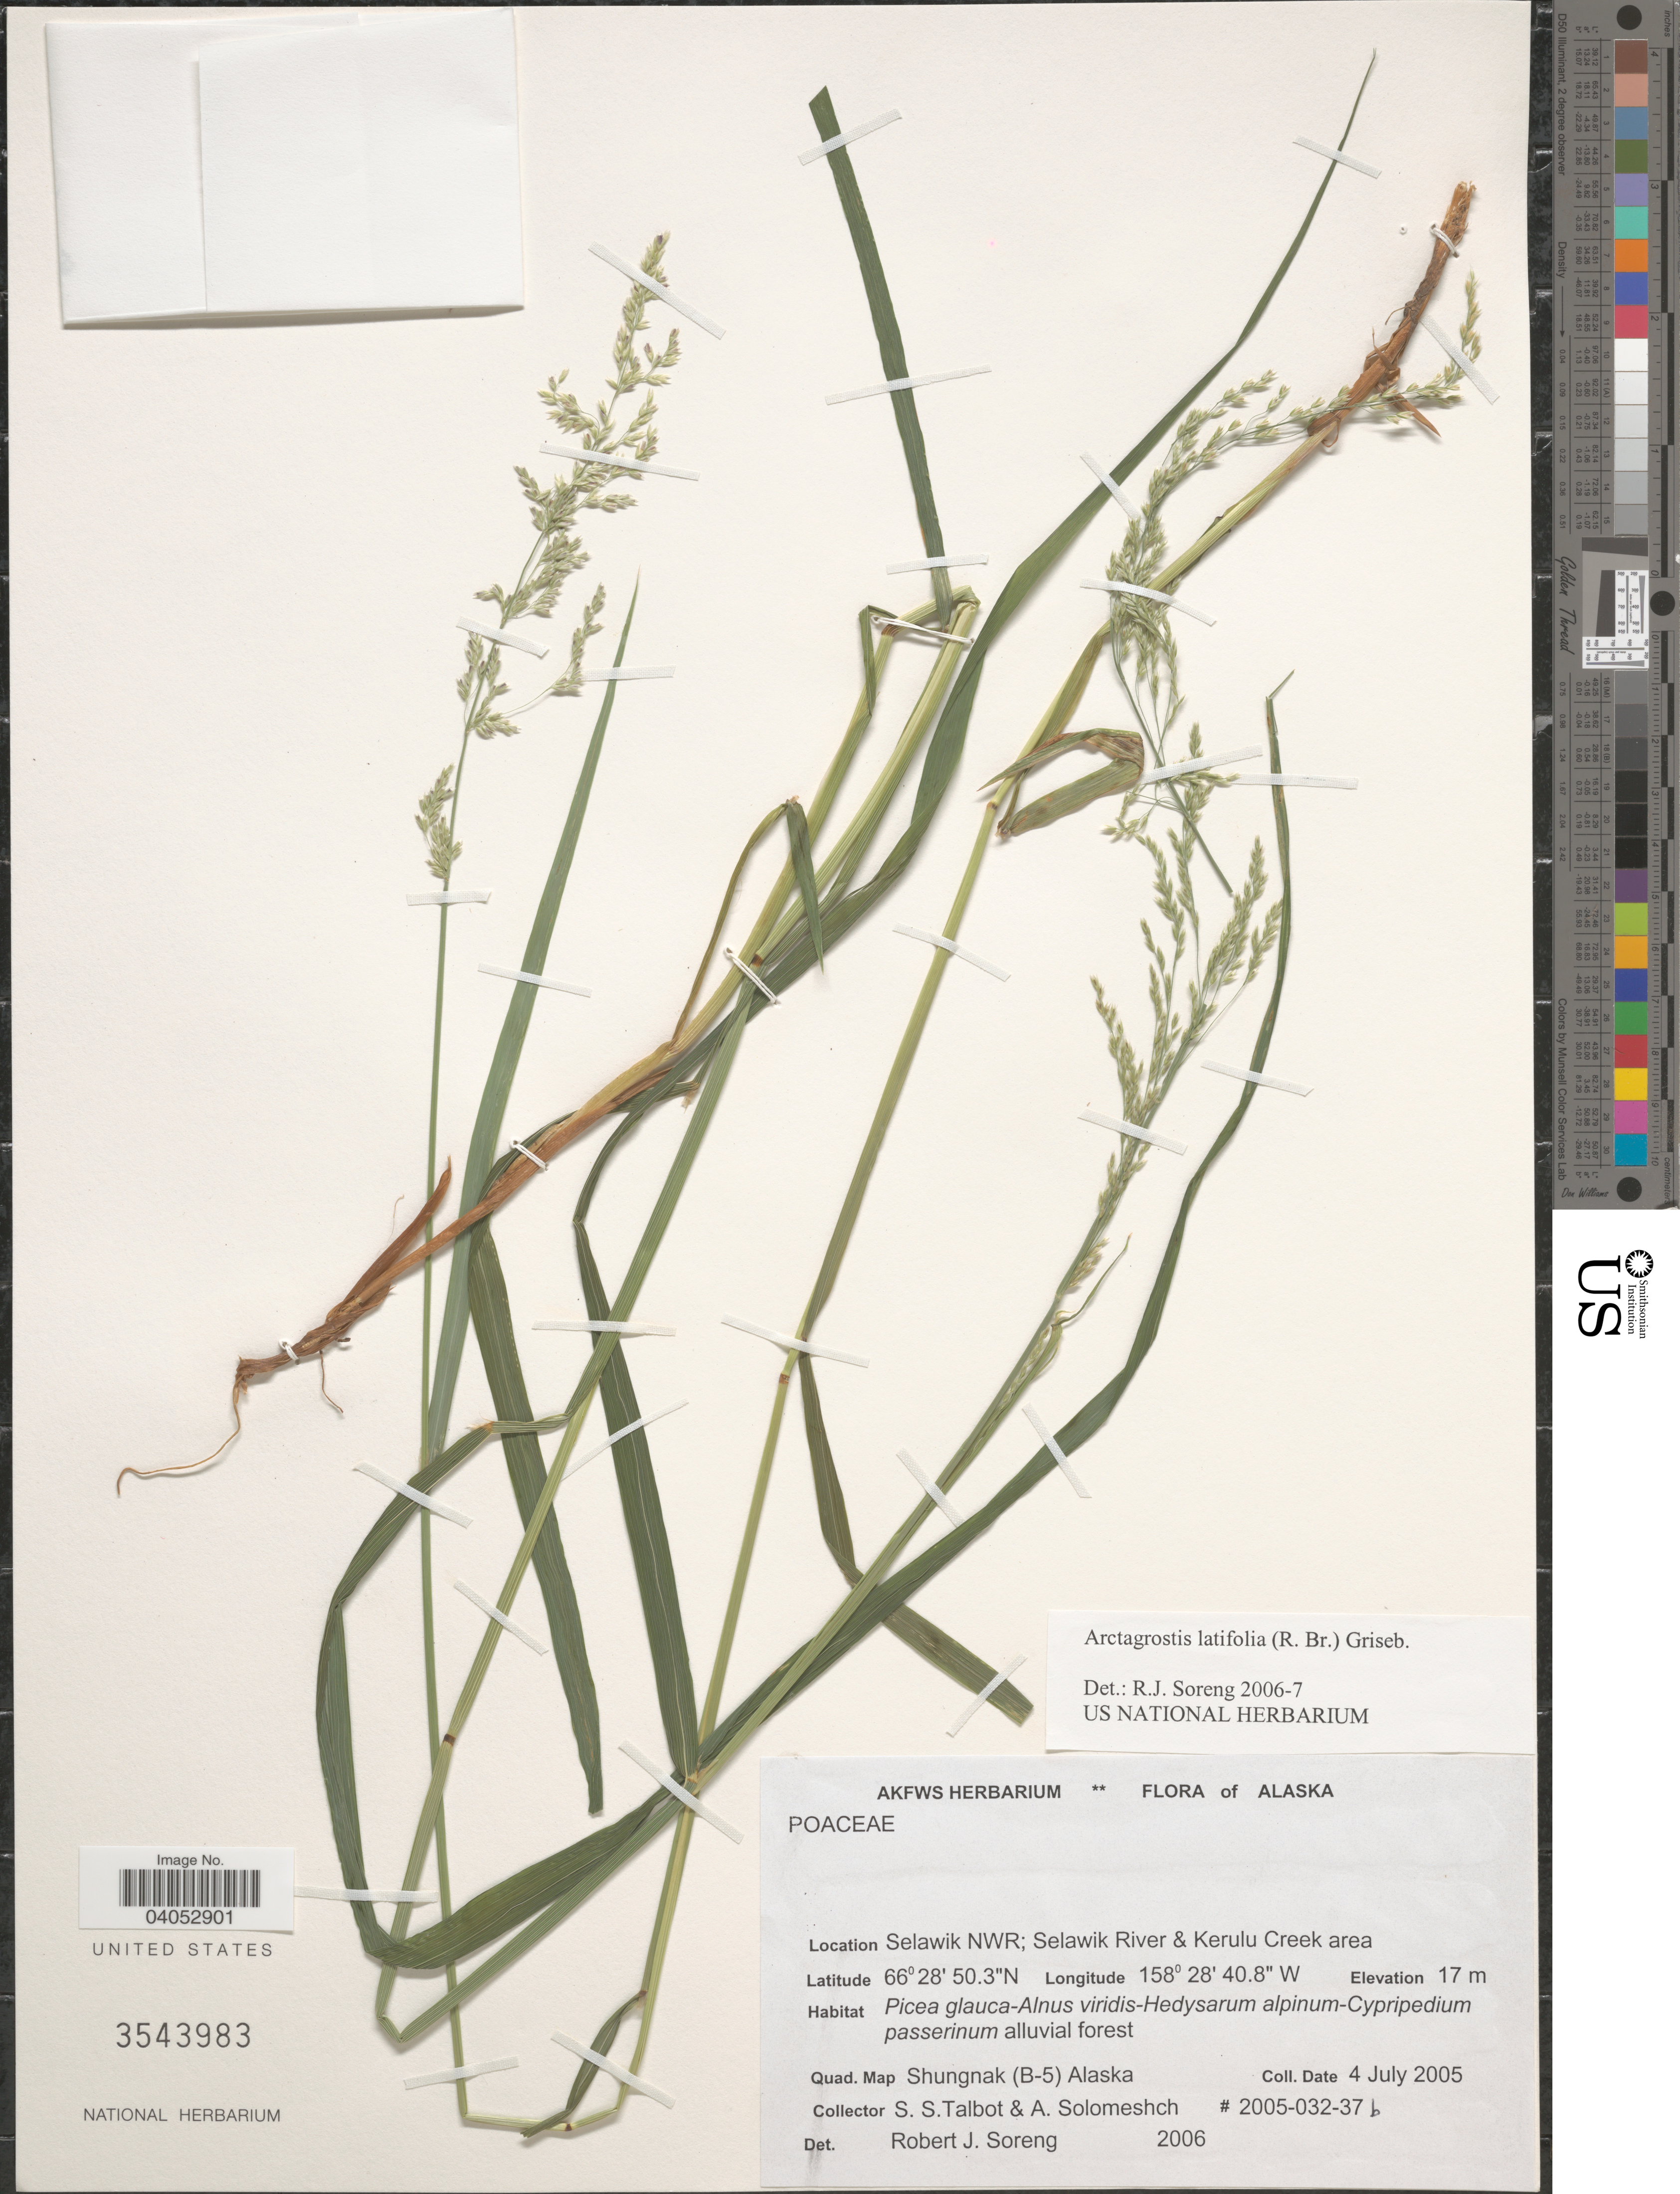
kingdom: Plantae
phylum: Tracheophyta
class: Liliopsida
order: Poales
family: Poaceae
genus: Arctagrostis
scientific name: Arctagrostis latifolia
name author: (R. Br.) Griseb.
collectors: S. S. Talbot & A. Solomeshch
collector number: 2005-032-37b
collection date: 2005-07-04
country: United States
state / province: Alaska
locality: Selawik NWR; Selawik River & Kerulu Creek area. Quad. Map Shungnak (B-5).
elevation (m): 17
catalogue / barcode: US 3543983